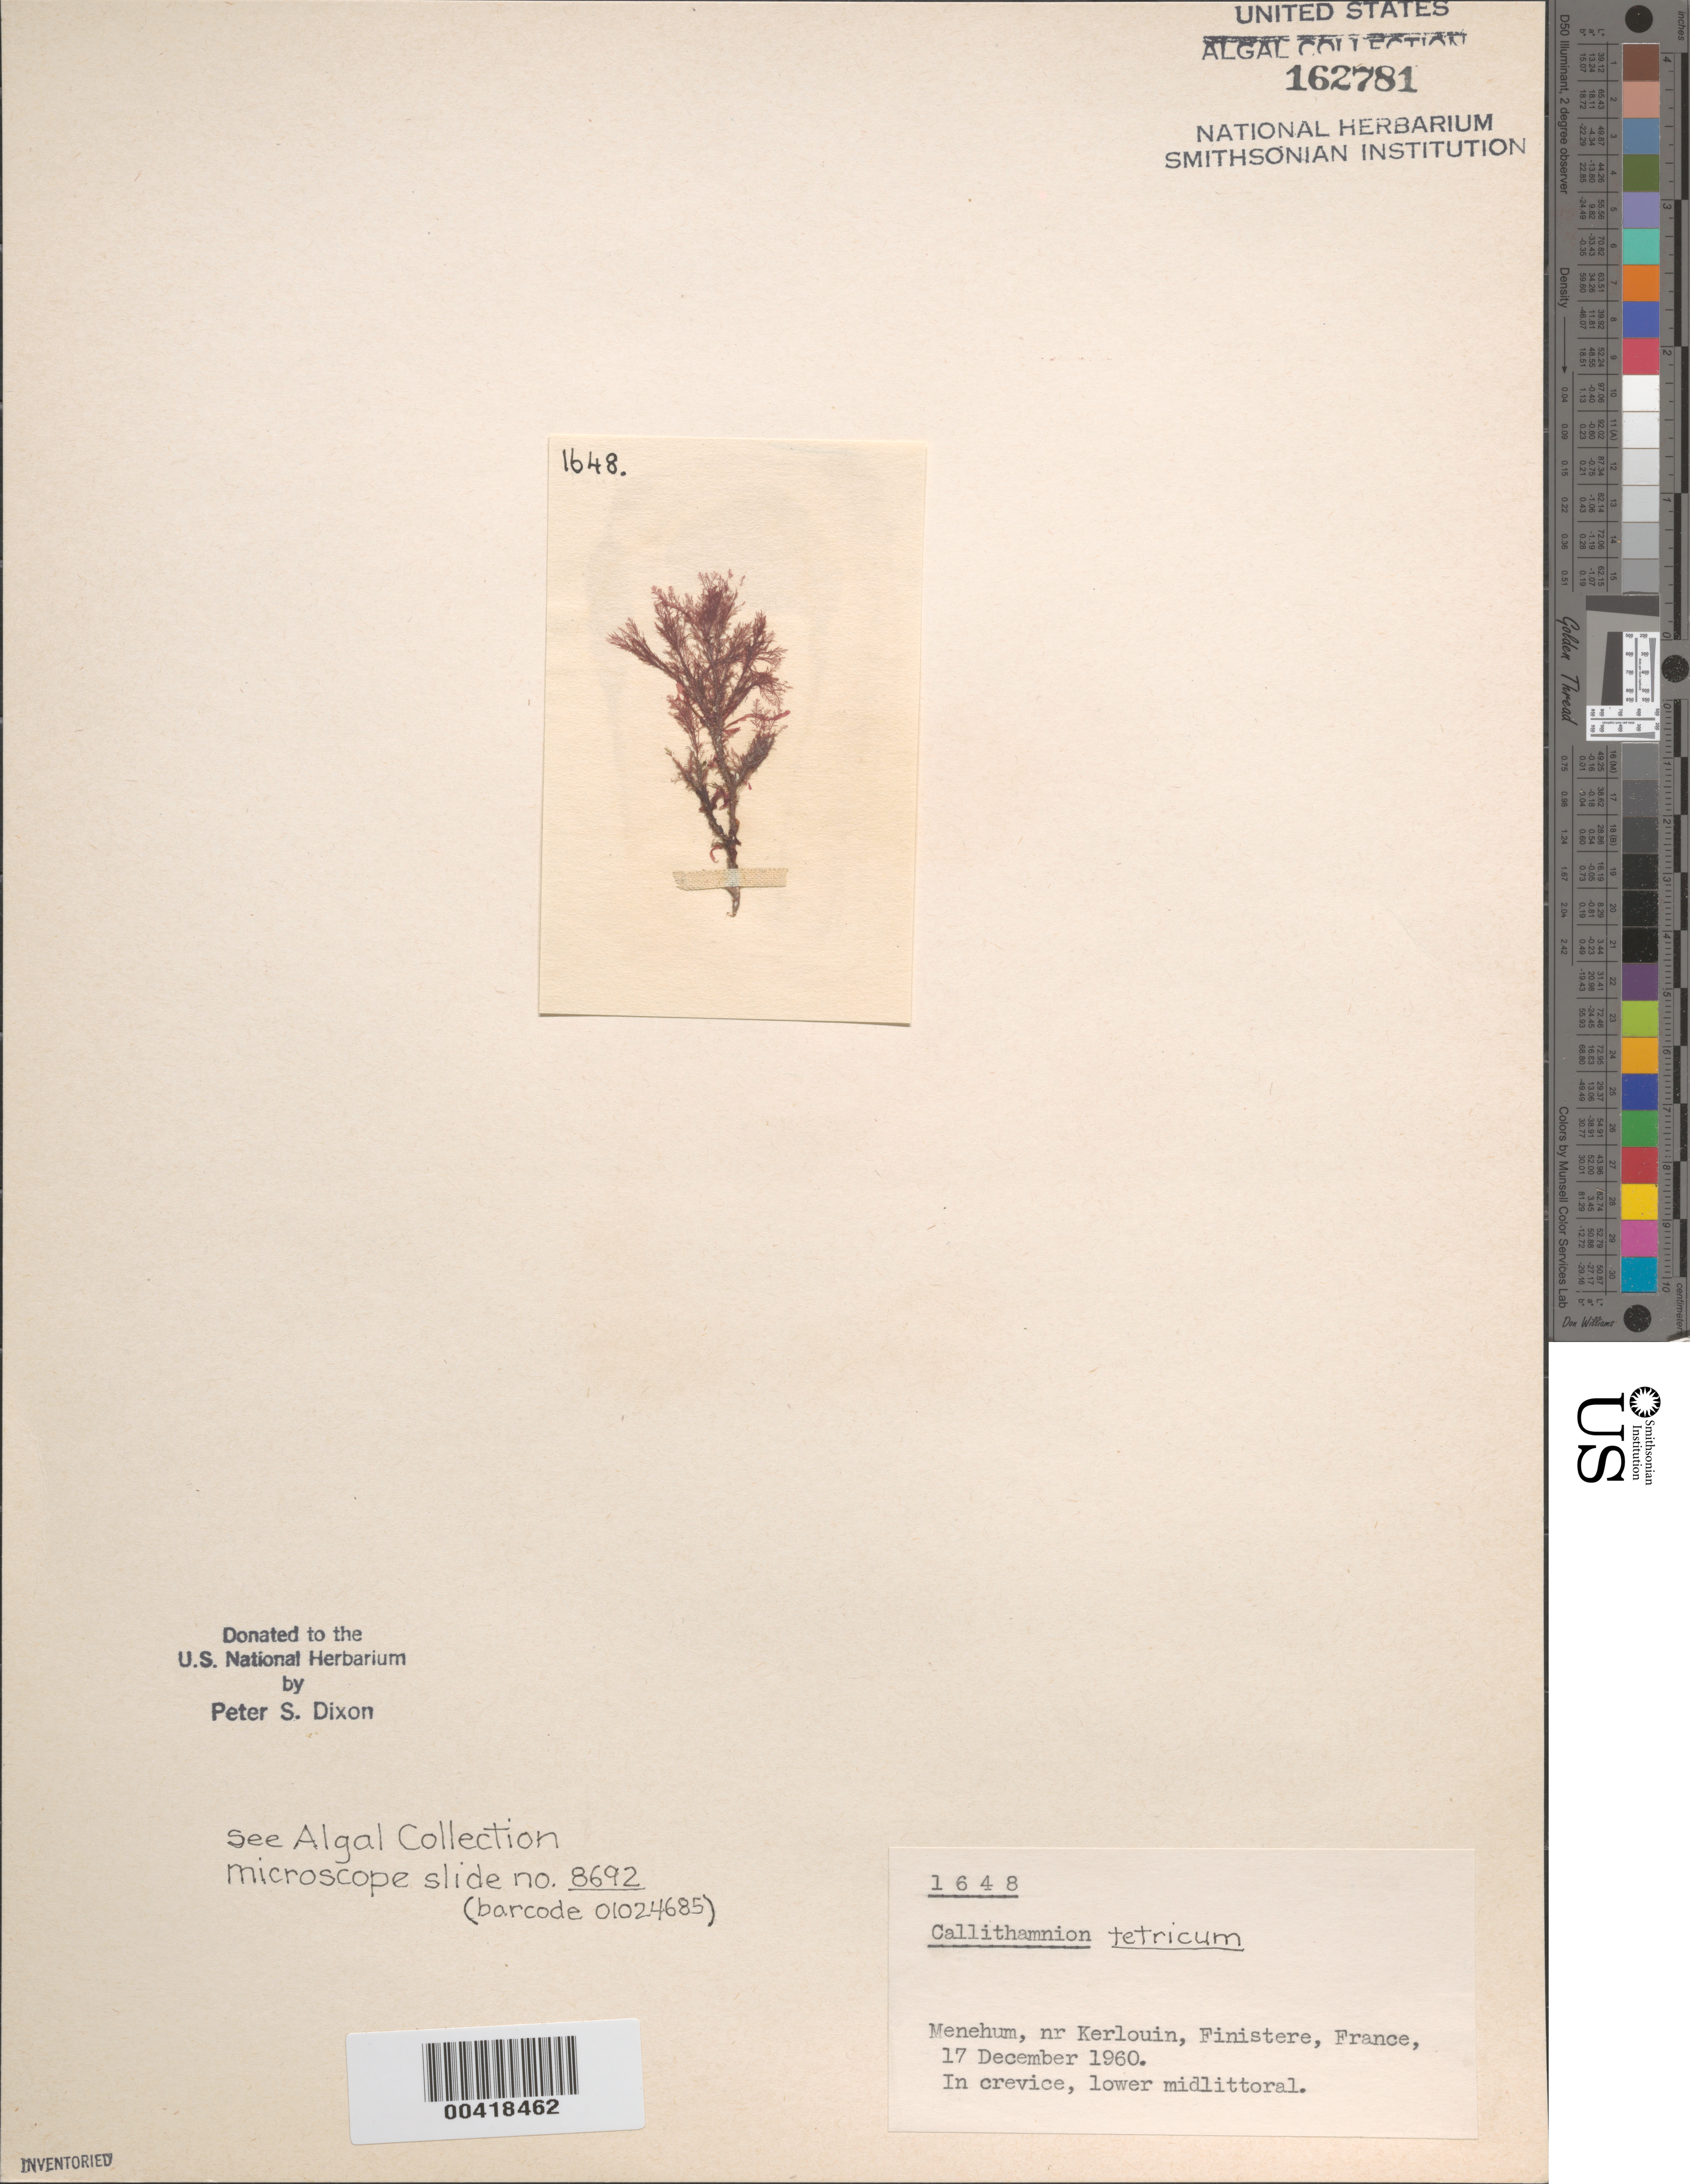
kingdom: Plantae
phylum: Rhodophyta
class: Florideophyceae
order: Ceramiales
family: Callithamniaceae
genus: Callithamnion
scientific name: Callithamnion tetricum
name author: (Dillwyn) S.F. Gray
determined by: Dixon, P. S.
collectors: P. S. Dixon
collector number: PSD 1648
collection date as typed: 17 Dec 1960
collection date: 1960-12-17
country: France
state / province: Bretagne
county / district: Finistère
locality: Menehum, near Kerlouin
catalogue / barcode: US 162781